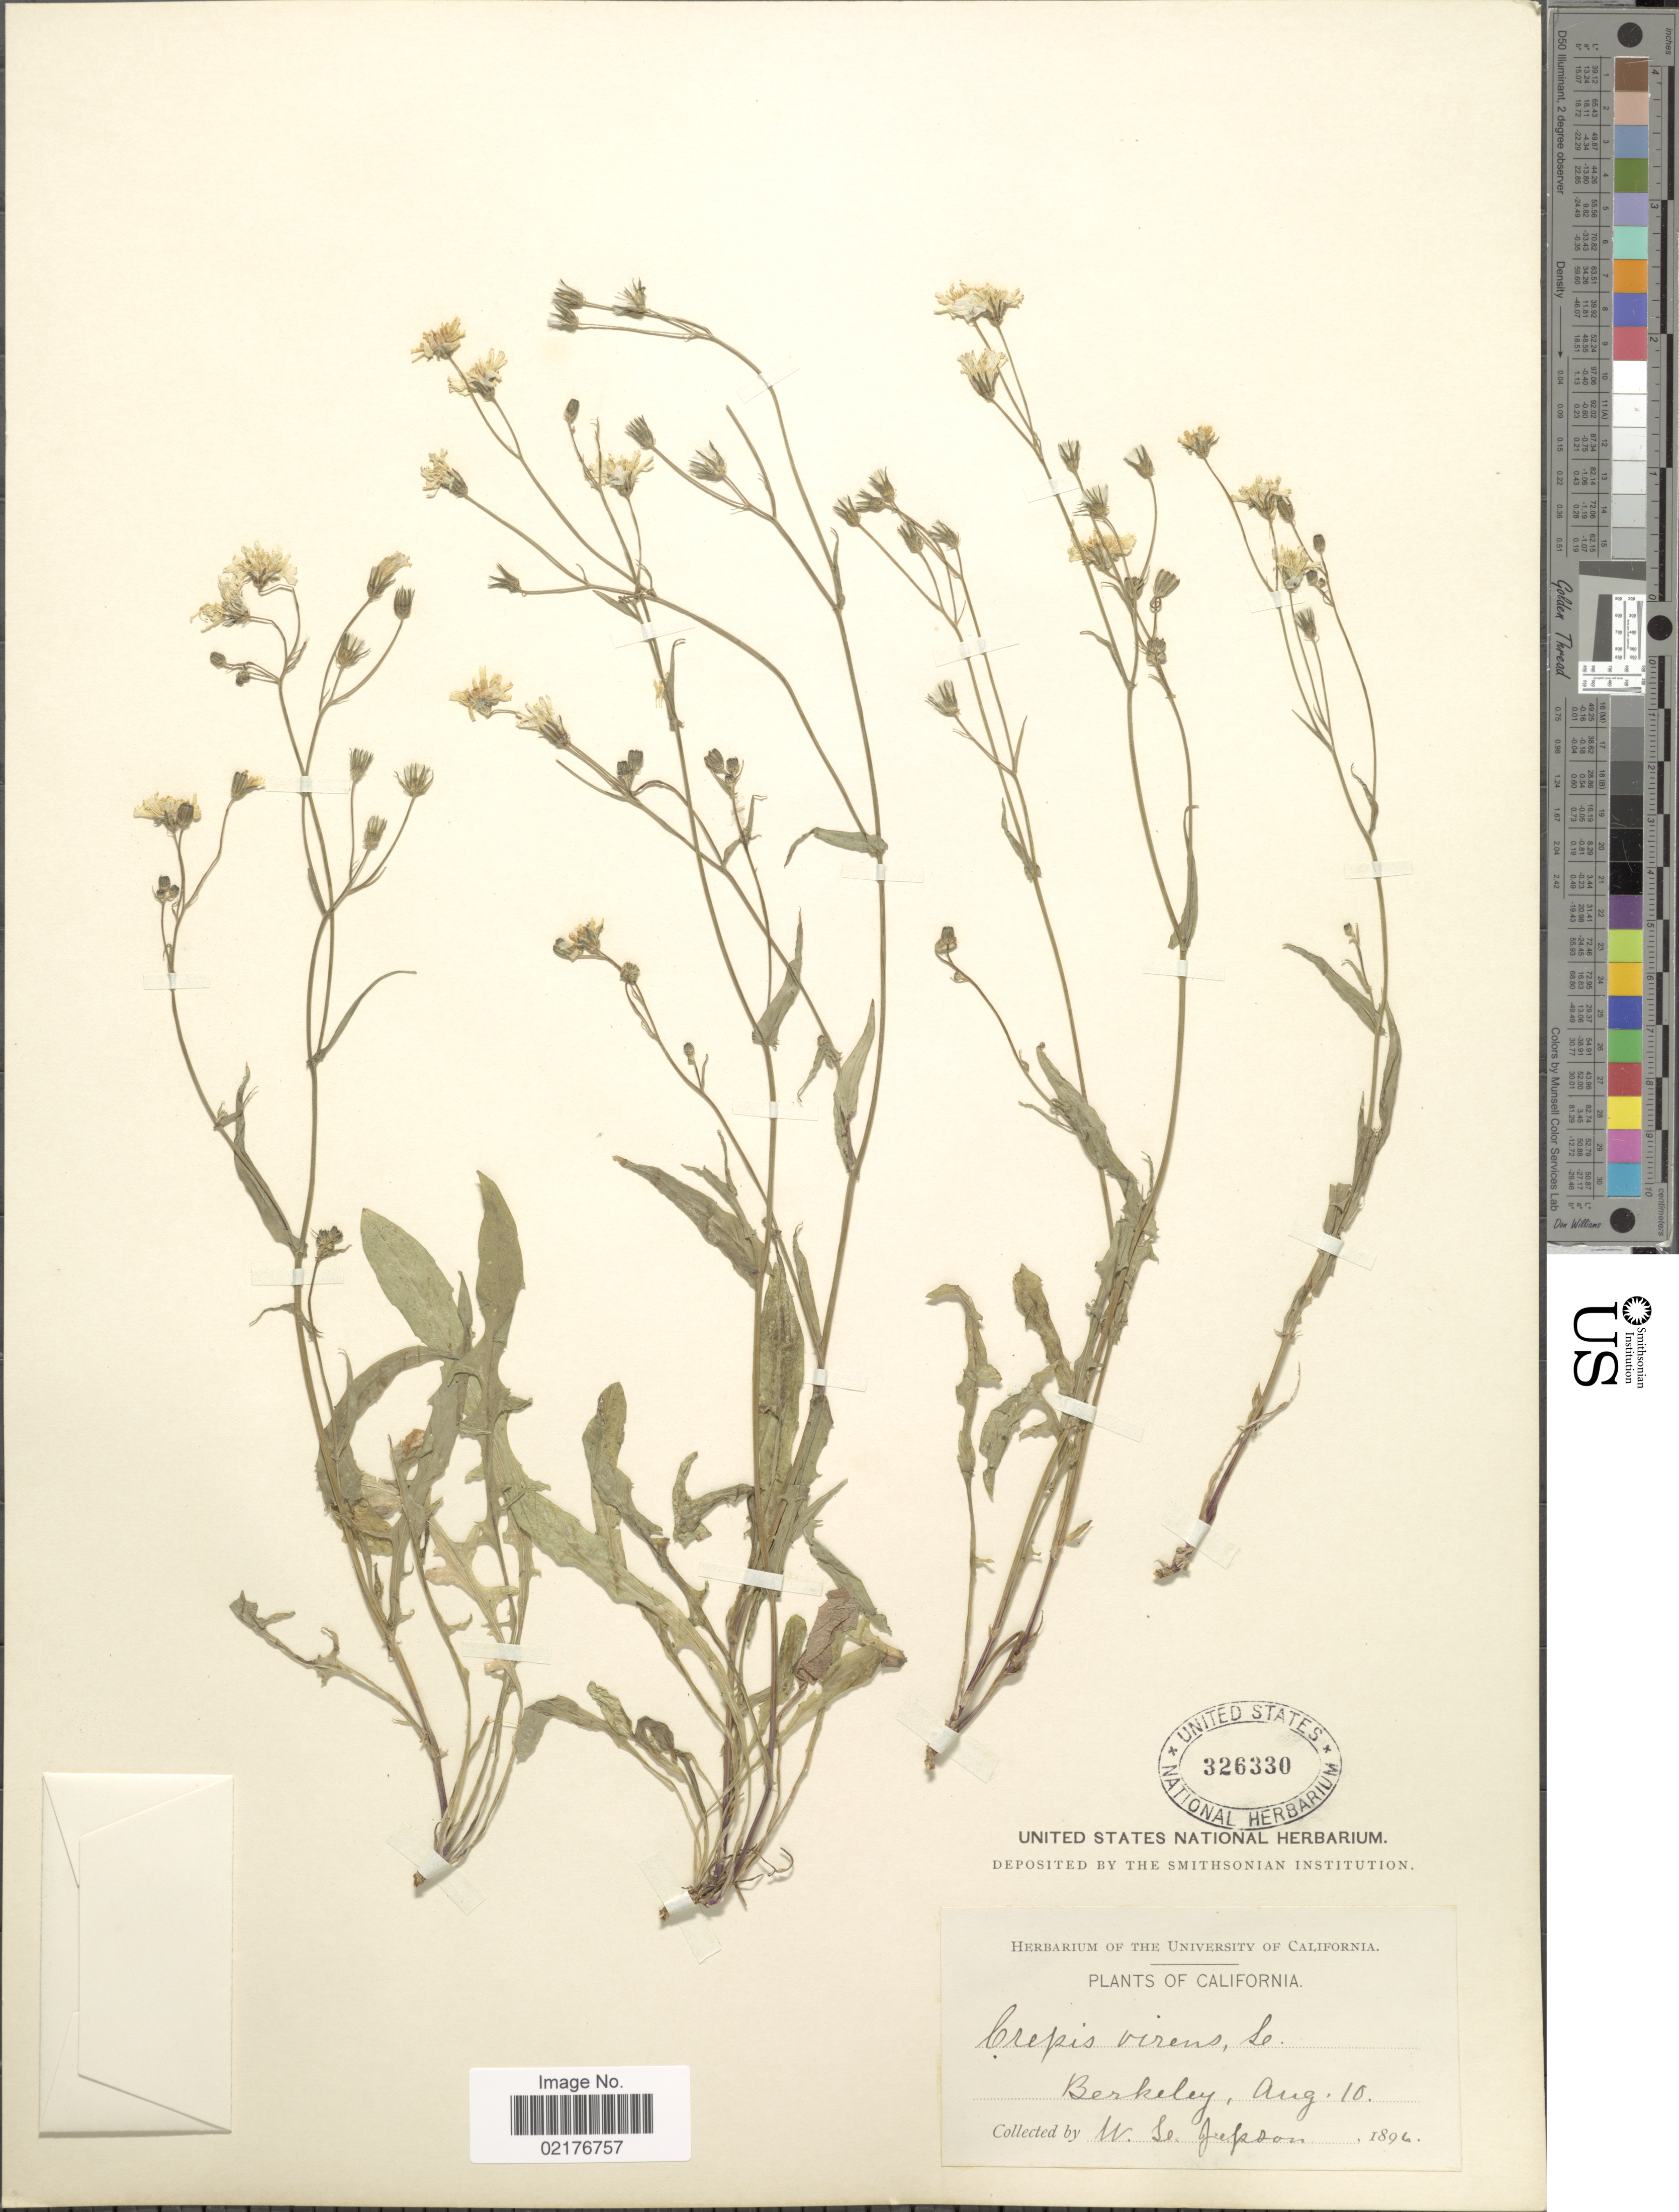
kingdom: Plantae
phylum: Tracheophyta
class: Magnoliopsida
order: Asterales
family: Asteraceae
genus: Crepis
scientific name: Crepis capillaris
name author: (L.) Wallr.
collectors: W. L. Jepson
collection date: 1896-08-10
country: United States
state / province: California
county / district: Alameda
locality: Berkeley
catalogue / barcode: US 326330